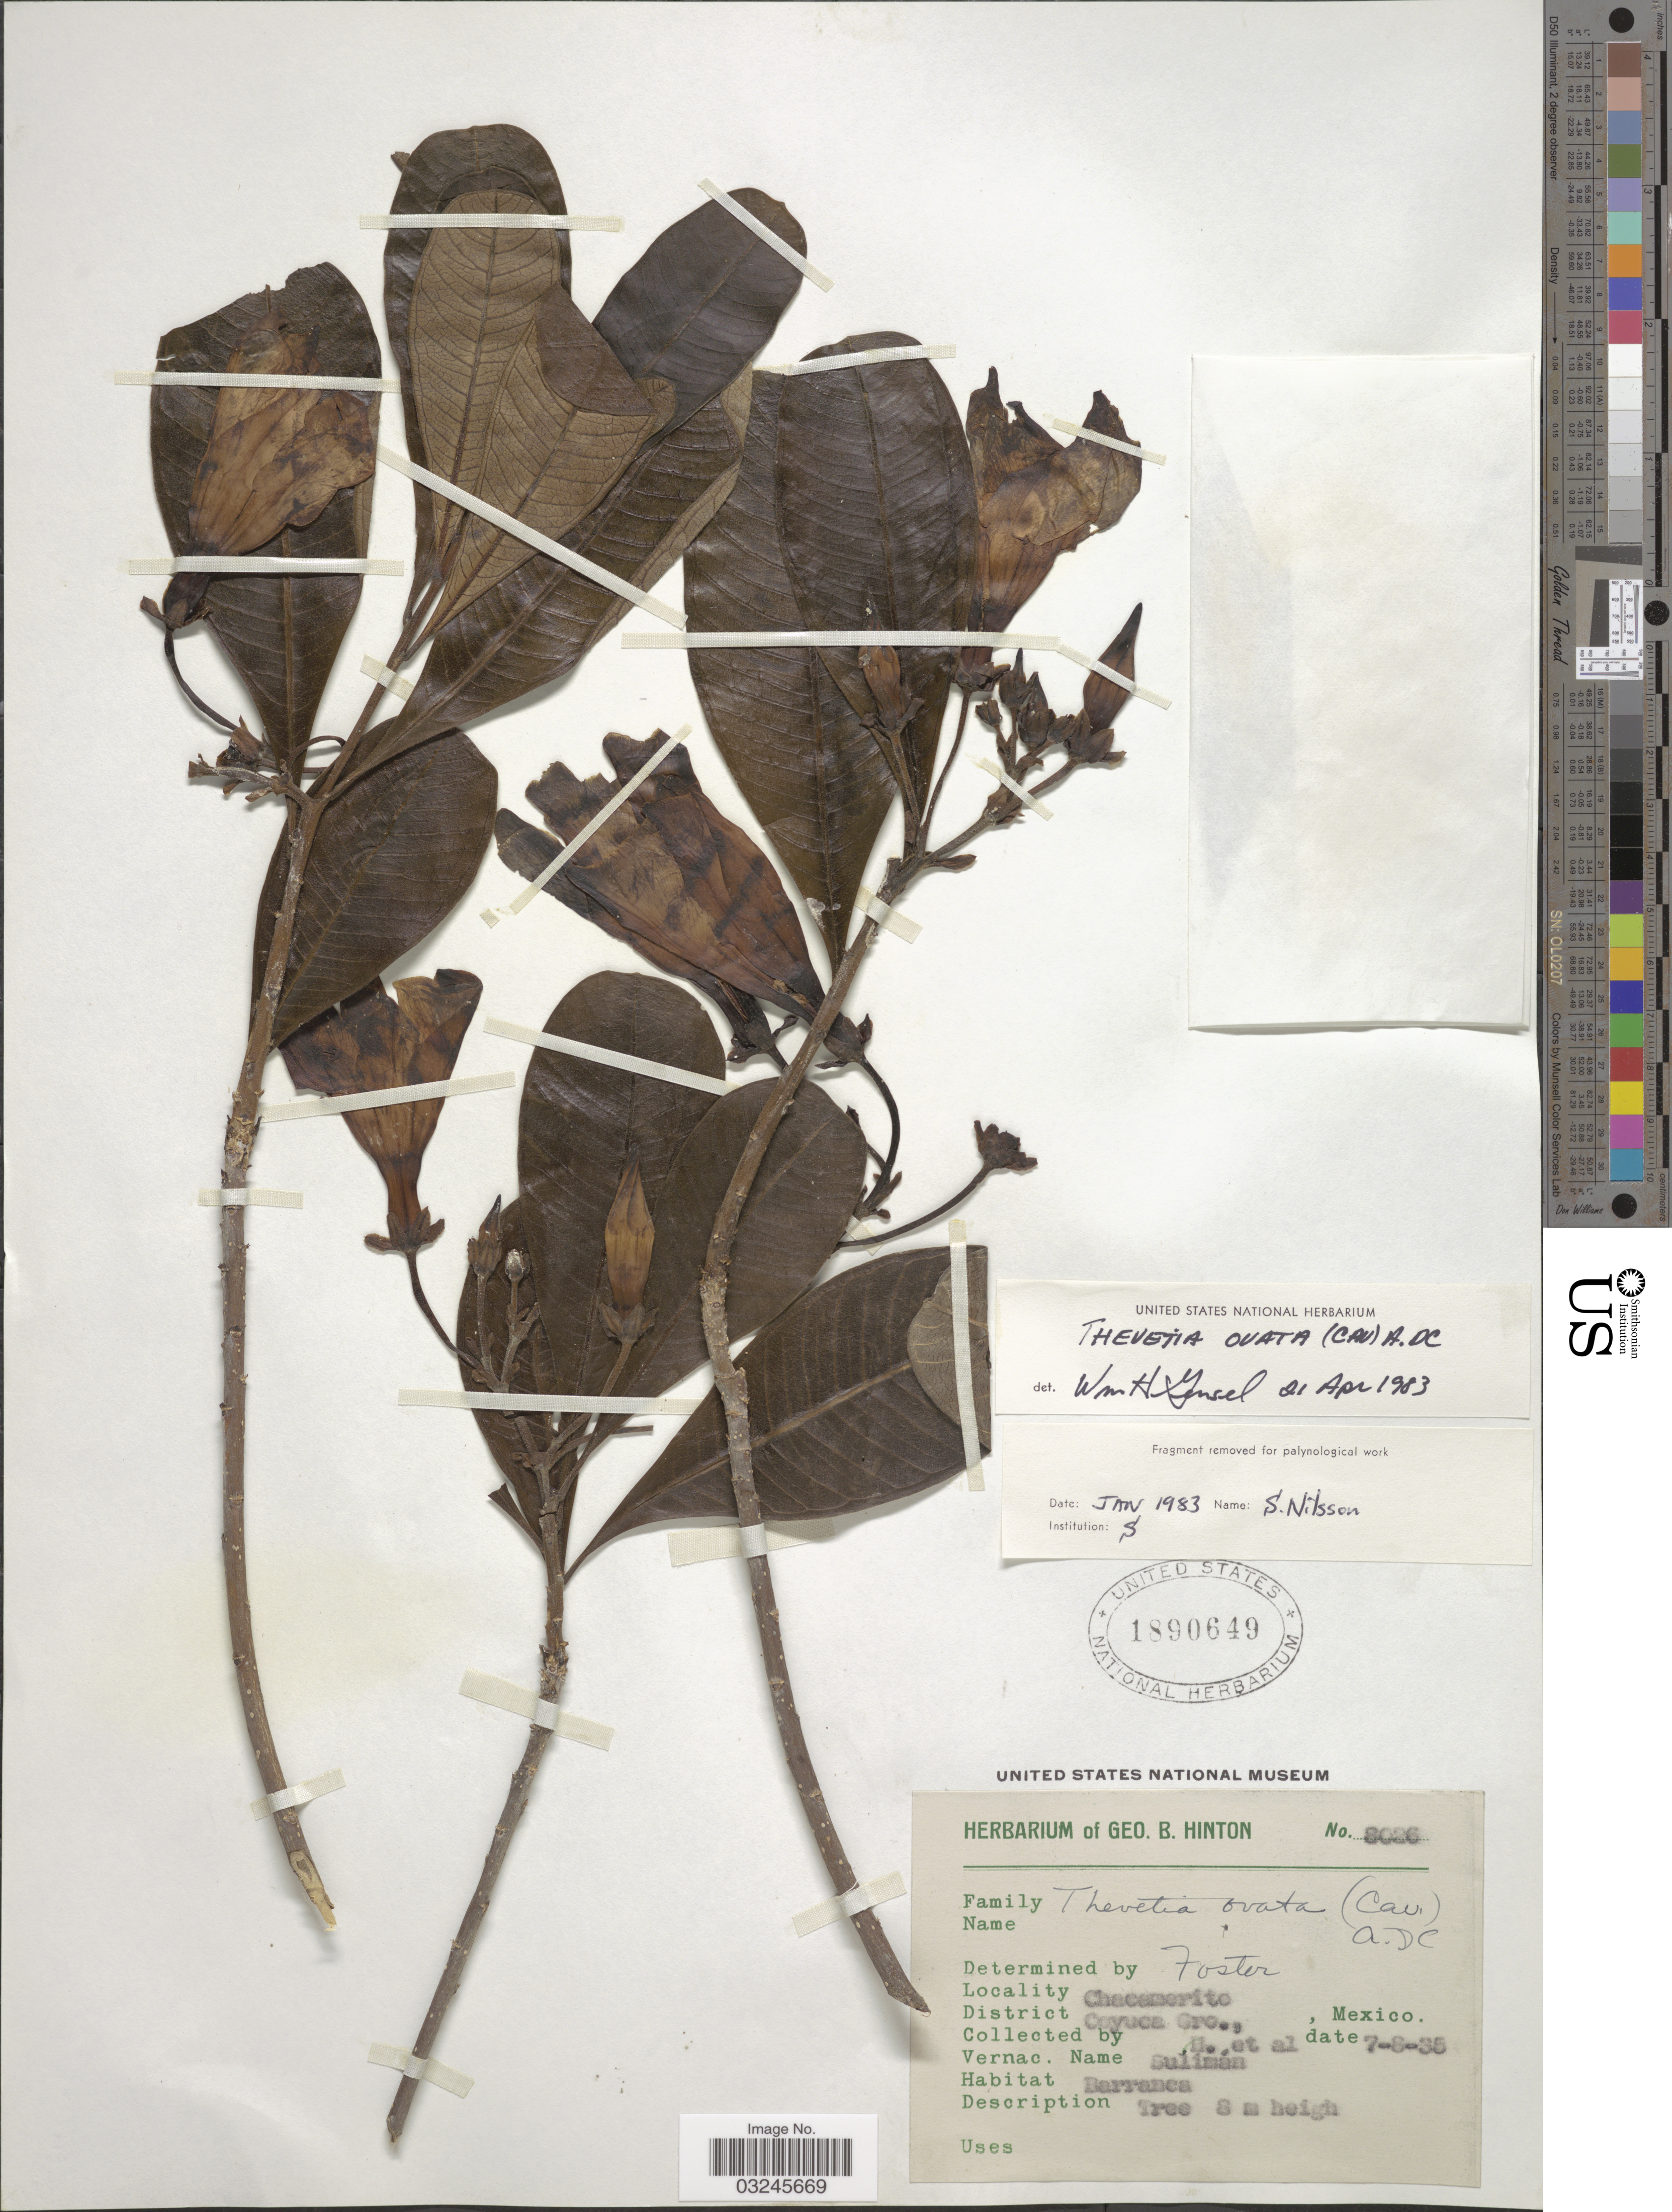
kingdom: Plantae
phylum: Tracheophyta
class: Magnoliopsida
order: Gentianales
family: Apocynaceae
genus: Thevetia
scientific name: Thevetia ovata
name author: (Cav.) A. DC.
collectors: G. B. Hinton & et al.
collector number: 8026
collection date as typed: Transcribed d/m/y: 7/8/35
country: Mexico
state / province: Guerrero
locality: Chacamerito, District Coyuca Gro., México.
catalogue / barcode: US 1890649